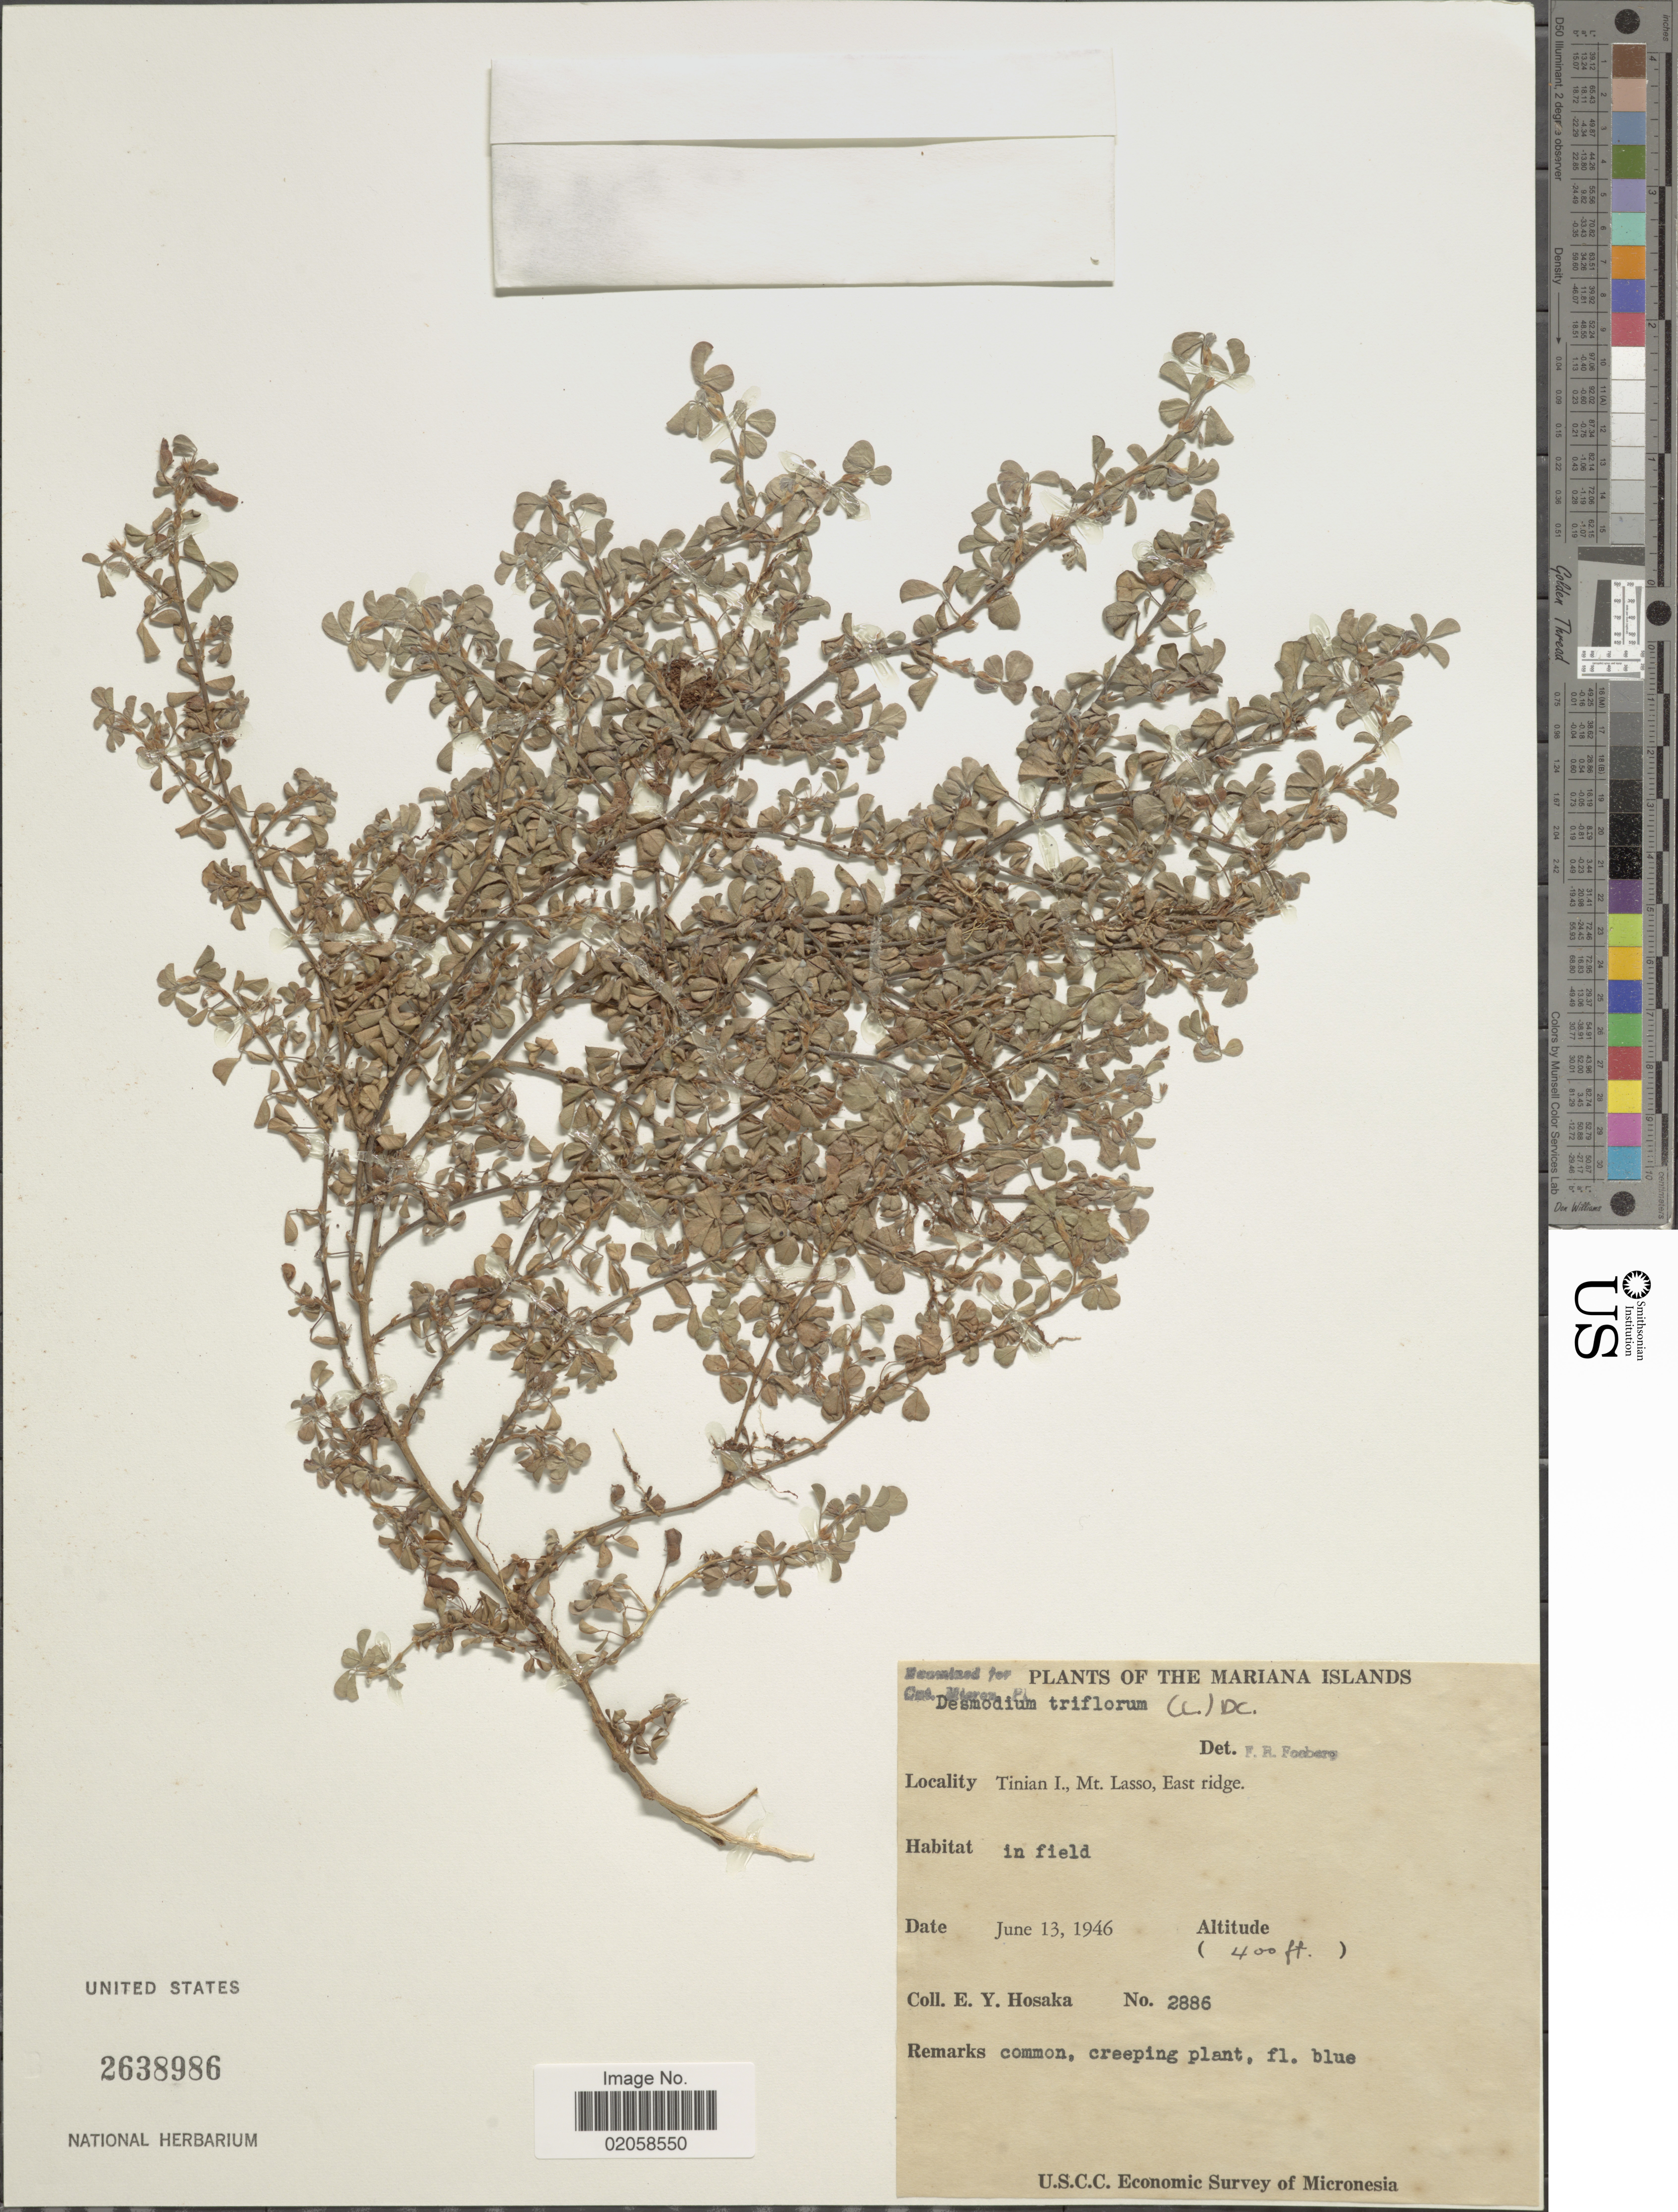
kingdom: Plantae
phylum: Tracheophyta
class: Magnoliopsida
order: Fabales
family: Fabaceae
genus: Grona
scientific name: Grona triflora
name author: (L.) H. Ohashi & K. Ohashi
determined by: Strong, Mark T., (BOT), Smithsonian Institution - National Museum of Natural History (UNITED STATES)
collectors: E. Y. Hosaka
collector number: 2886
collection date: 1946-06-13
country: Northern Mariana Islands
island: Tinian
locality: Tinian I., Mt. Lasso, East ridge, in field.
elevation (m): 122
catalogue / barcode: US 2638986